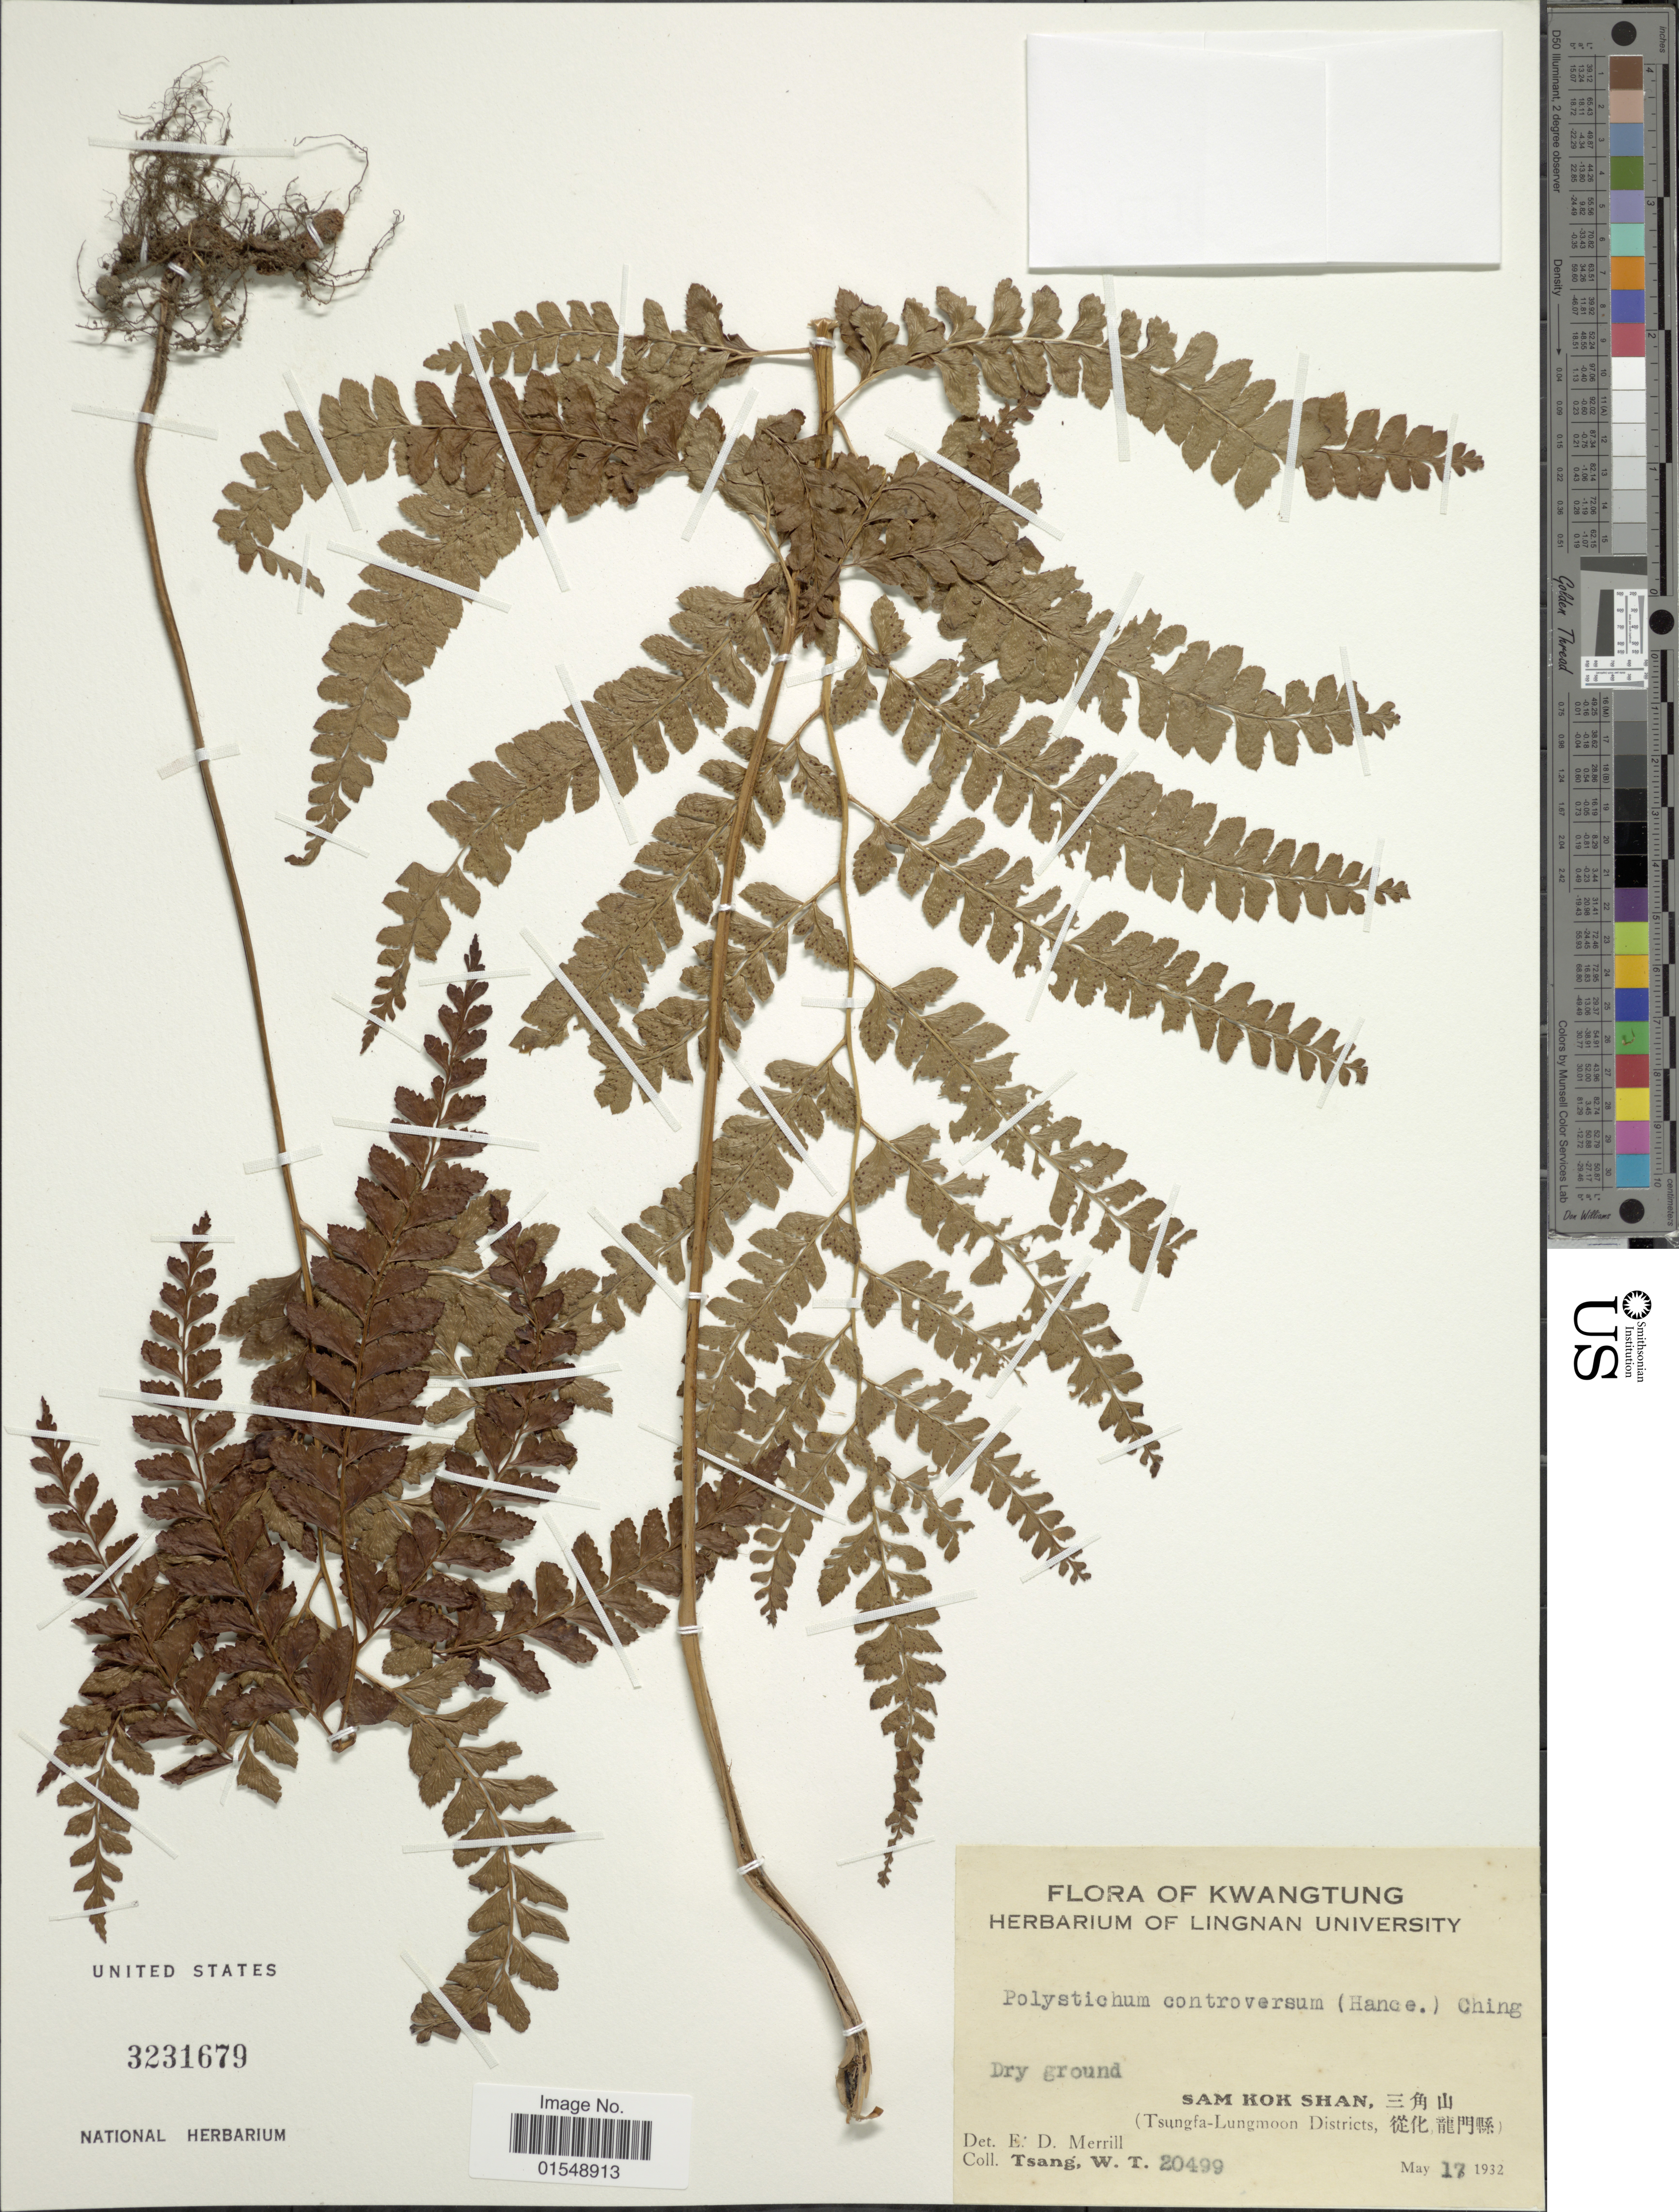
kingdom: Plantae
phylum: Tracheophyta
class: Polypodiopsida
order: Polypodiales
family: Dryopteridaceae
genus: Arachniodes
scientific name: Arachniodes amabilis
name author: (Blume) Tindale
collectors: W. T. Tsang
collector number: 20499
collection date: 1932-05-17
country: China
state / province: Guangdong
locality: Kwangtung, Sam Kok Shan (Tsungfa- Lungmoon Districts)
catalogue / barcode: US 3231679